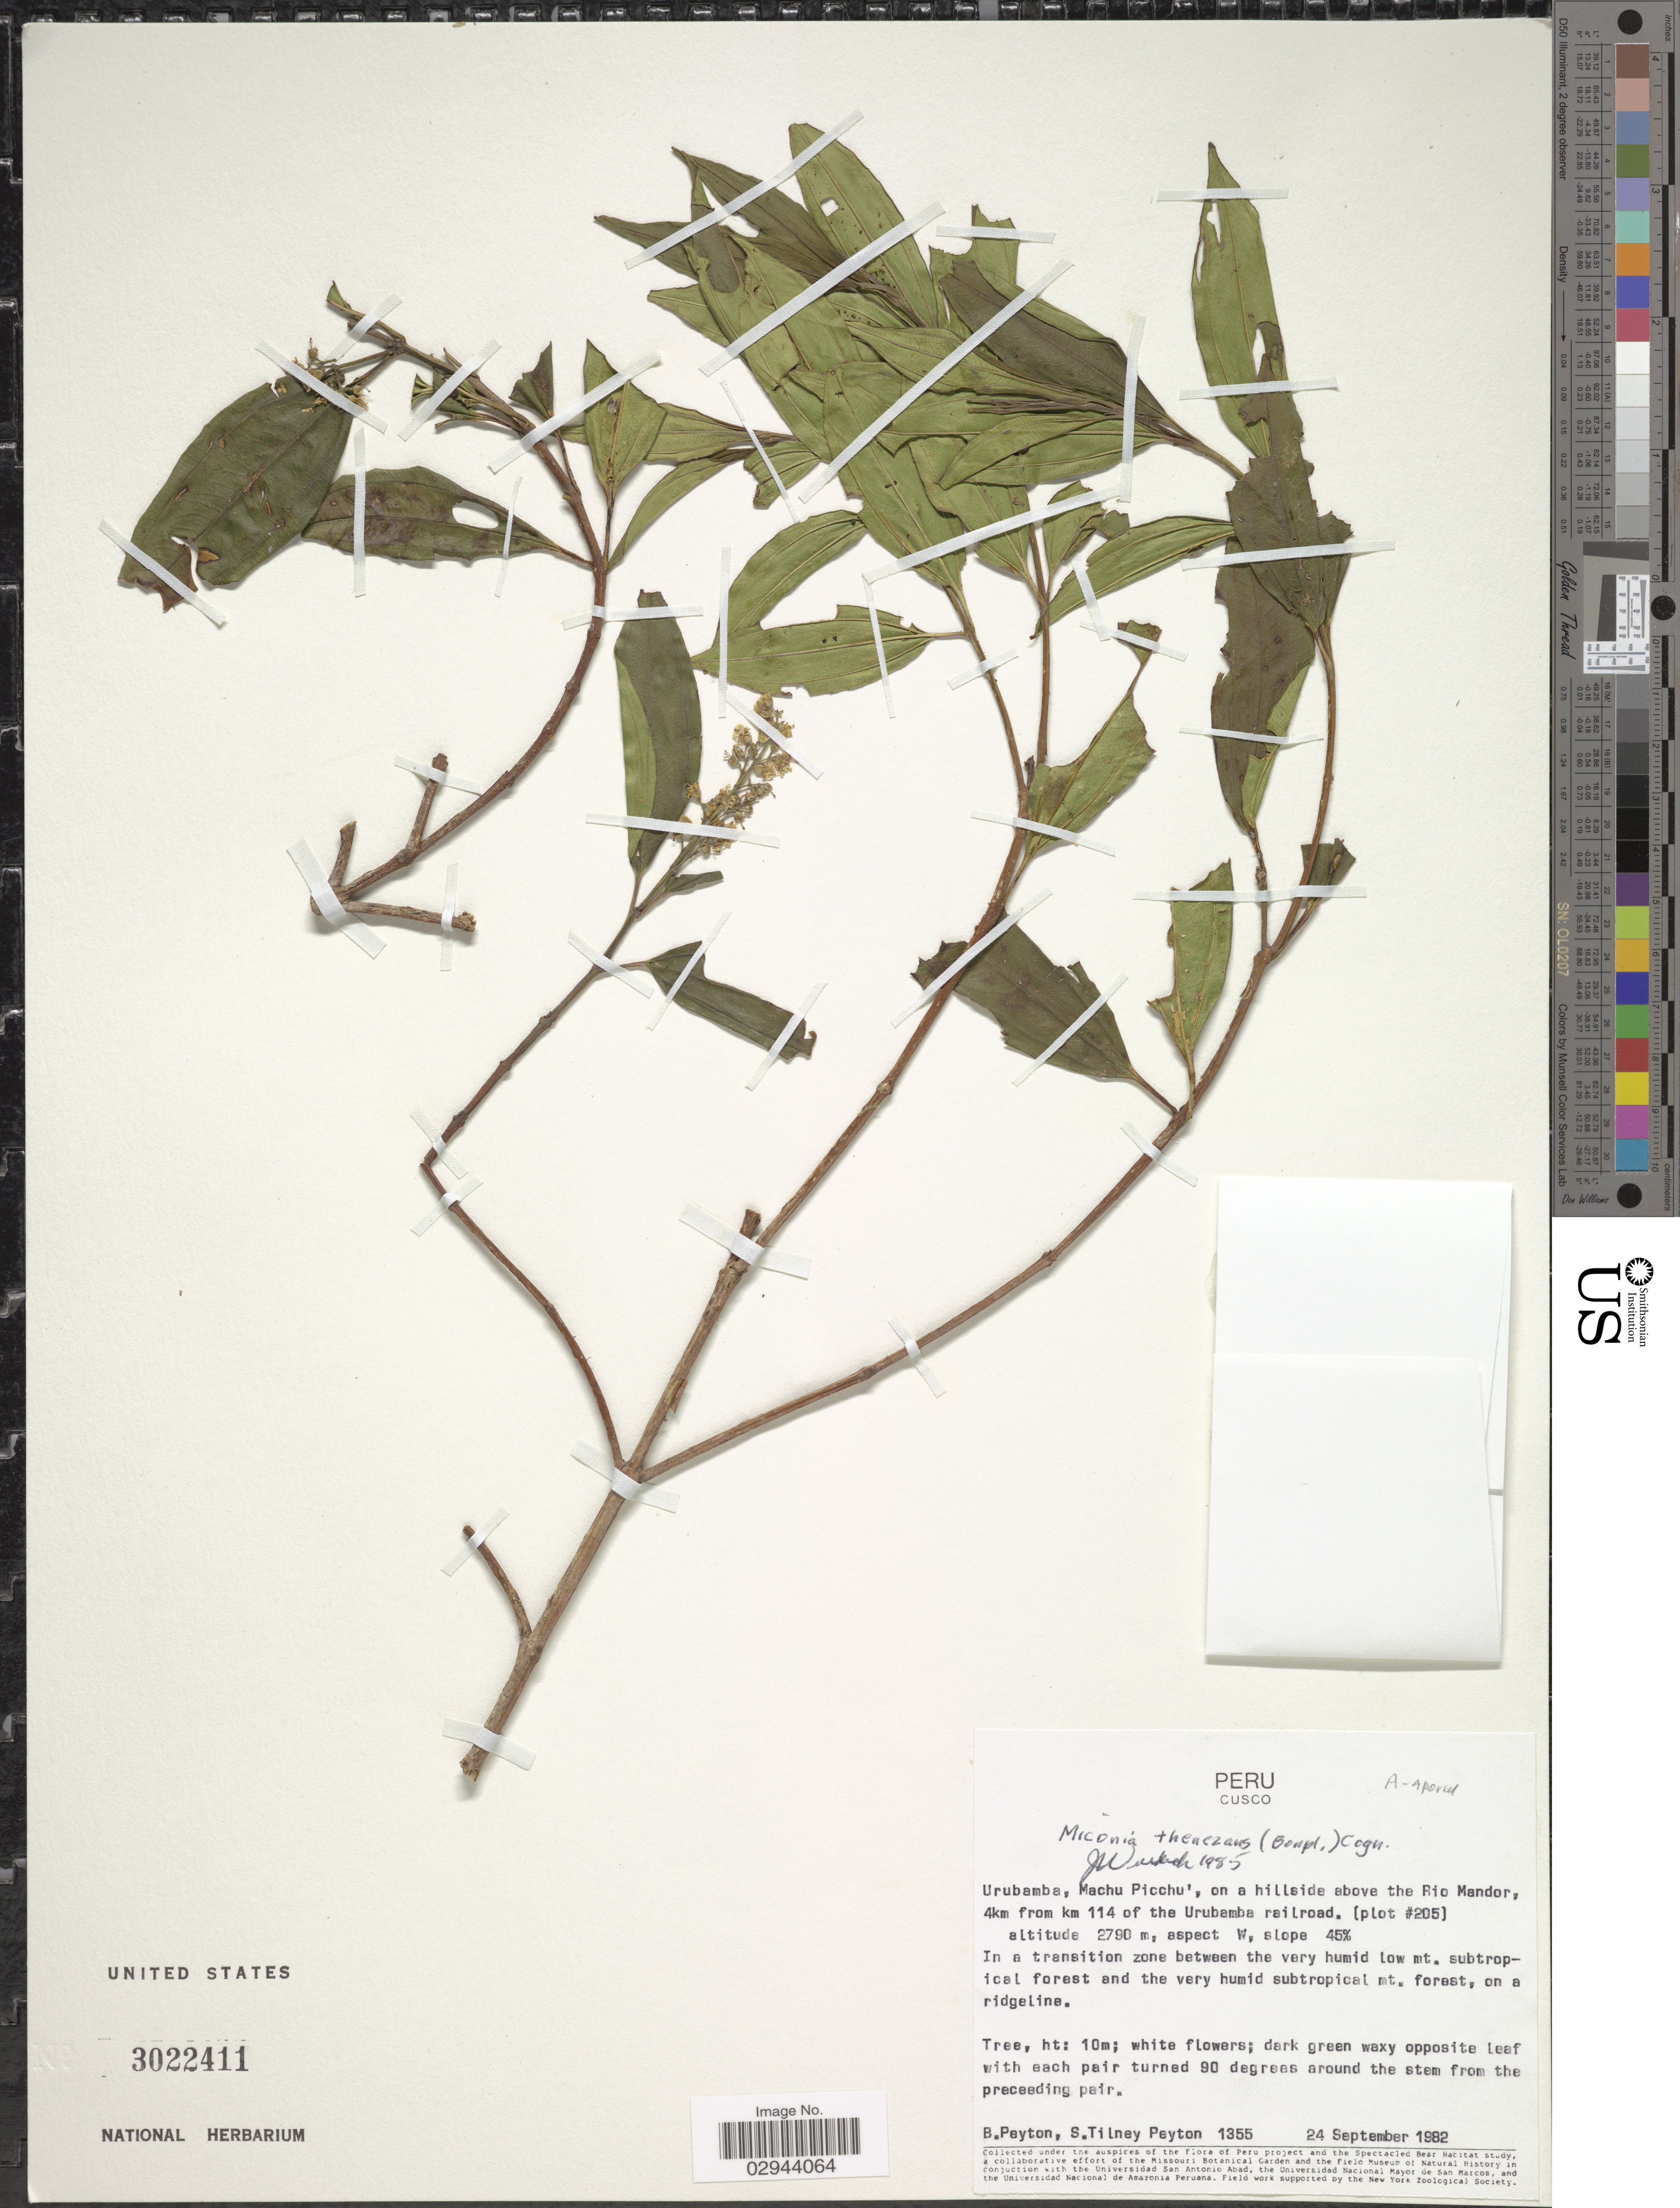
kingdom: Plantae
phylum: Tracheophyta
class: Magnoliopsida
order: Myrtales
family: Melastomataceae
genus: Miconia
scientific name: Miconia theizans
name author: (Bonpl.) Cogn.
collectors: B. Peyton & S. Peyton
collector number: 1355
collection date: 1982-09-24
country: Peru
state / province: Cusco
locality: Urubamba, Machu Picchu, on a hillside above the Rio Mandor, 4km from km 114 of the Urubamba railroad (plot #205).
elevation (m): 2790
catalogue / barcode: US 3022411